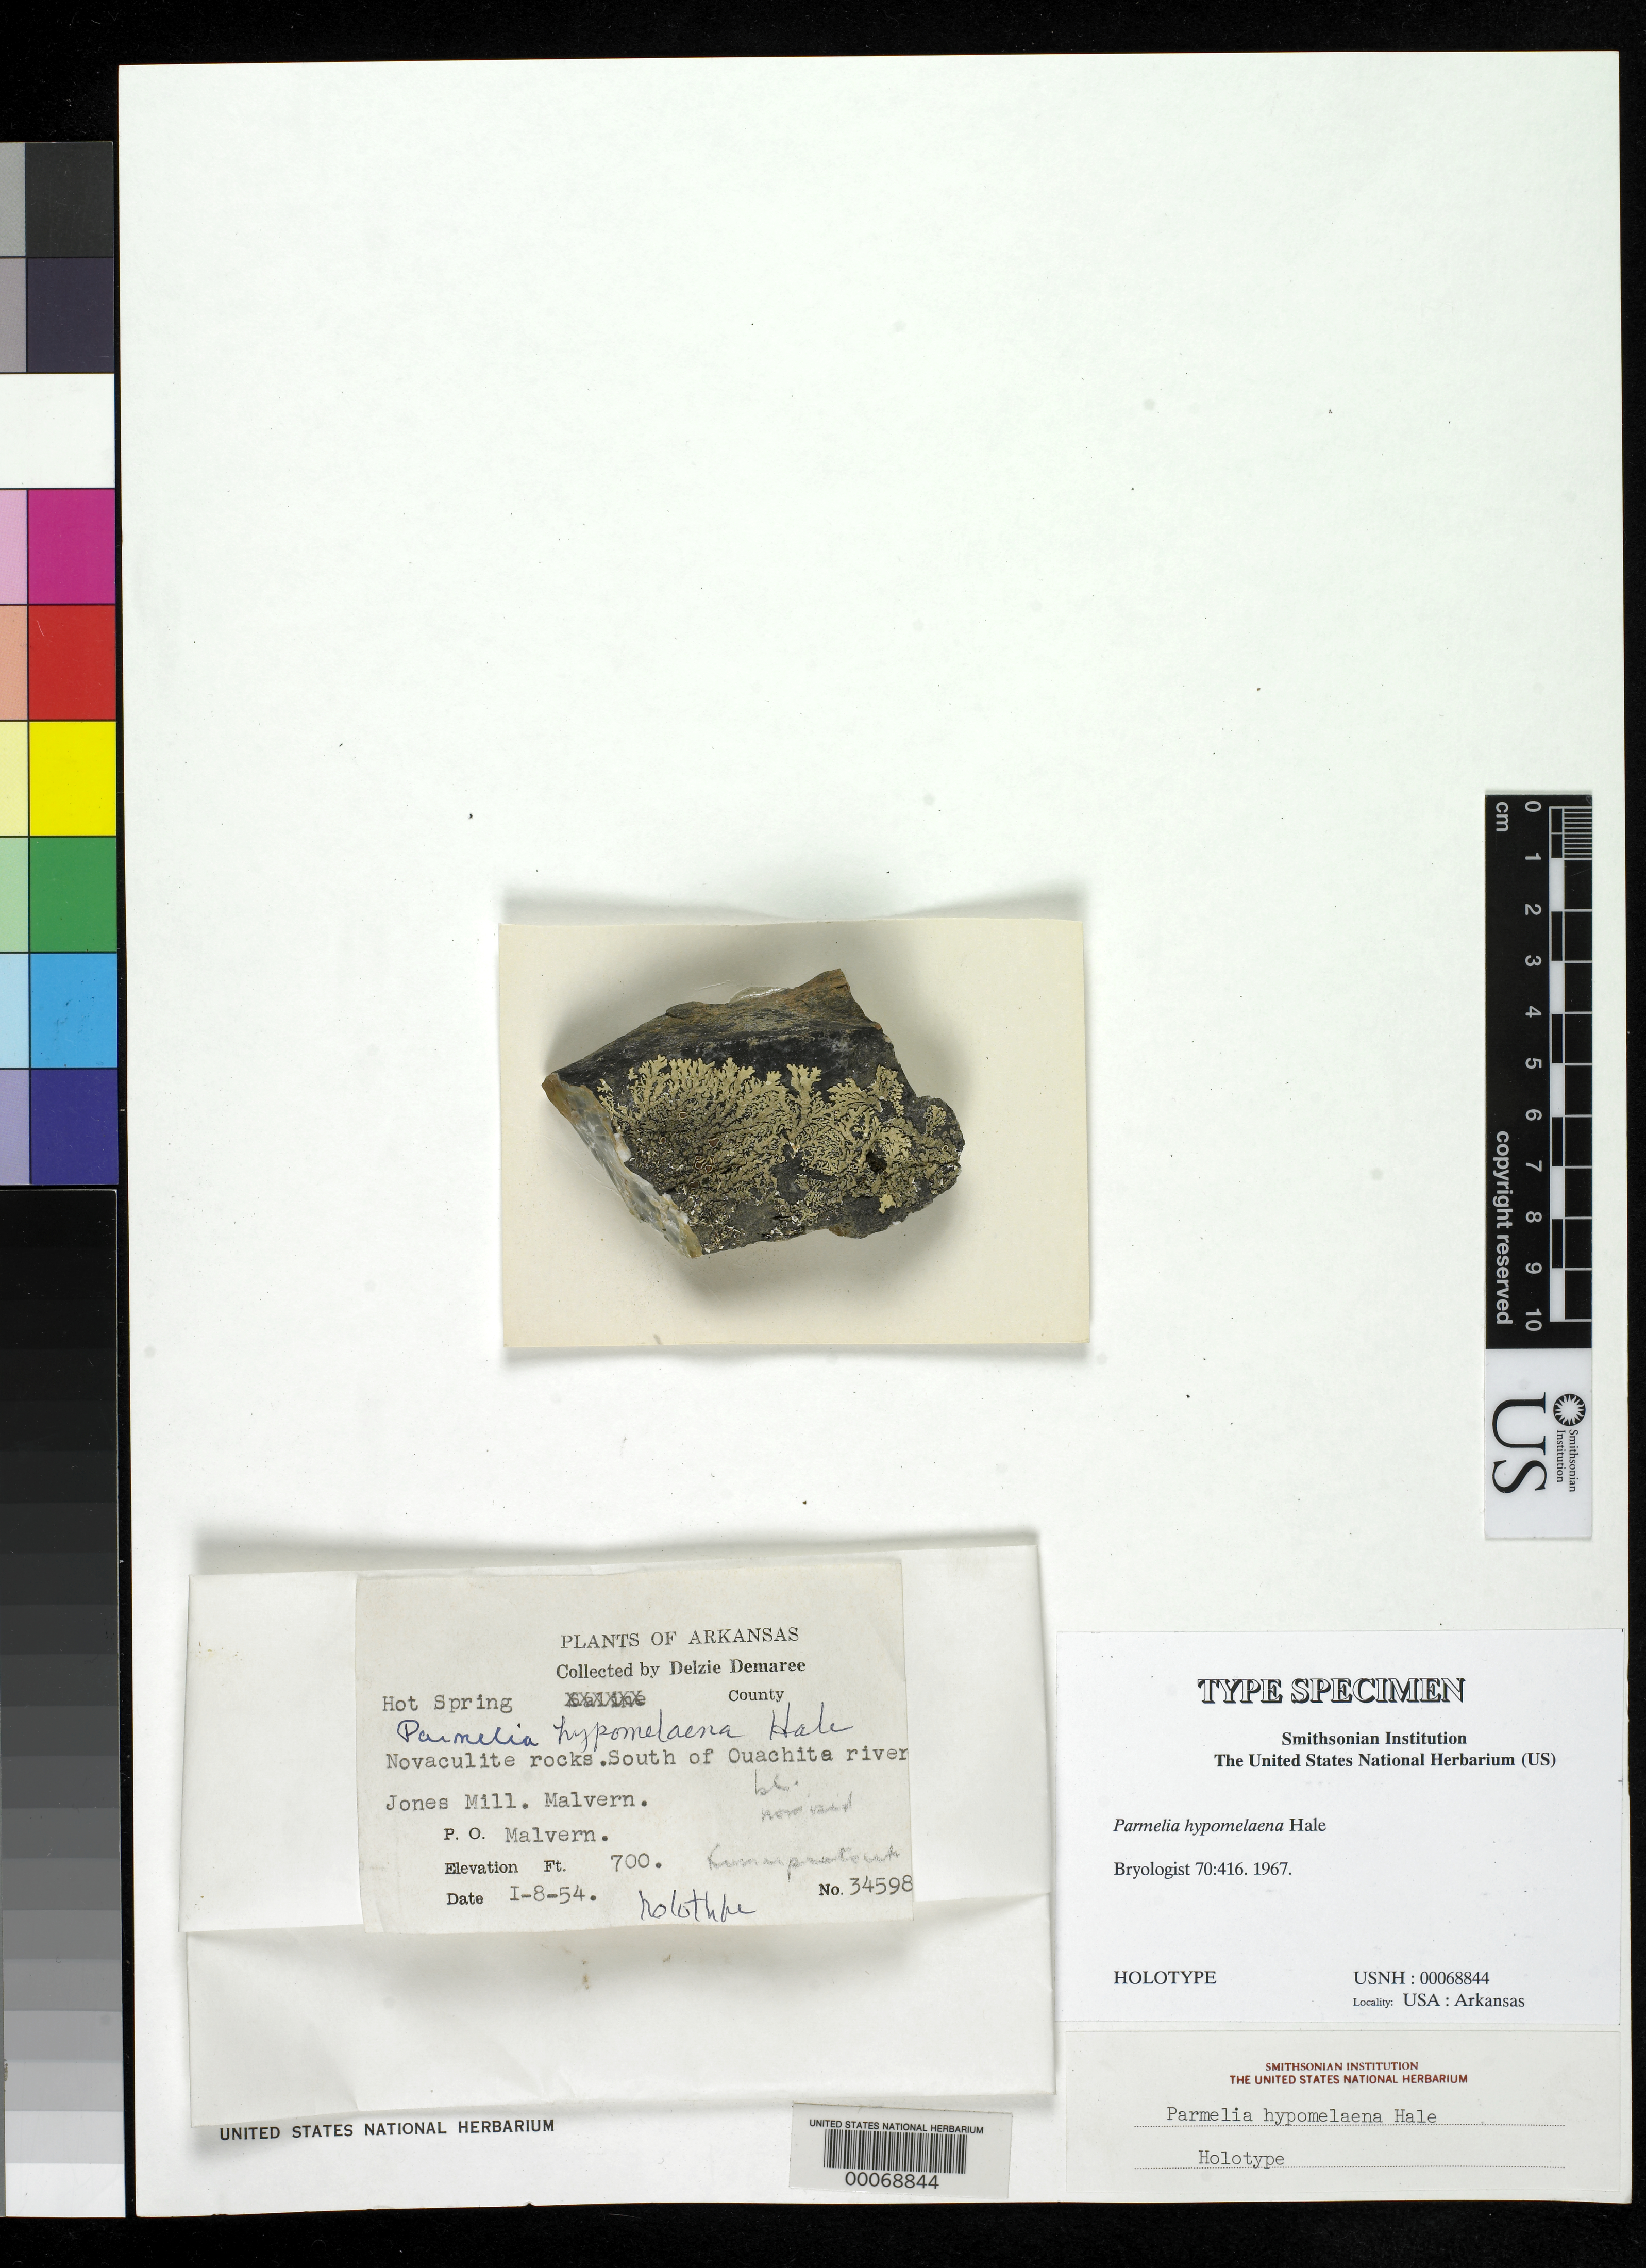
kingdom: Fungi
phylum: Ascomycota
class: Lecanoromycetes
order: Lecanorales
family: Parmeliaceae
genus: Parmelia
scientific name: Parmelia hypomelaena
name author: Hale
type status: Holotype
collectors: D. Demaree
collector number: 34598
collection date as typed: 08 Jan 1954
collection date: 1954-01-08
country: United States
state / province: Arkansas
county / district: Hot Spring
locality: Malvern, Jones Mill, S of Ouachita River; alt. 700 ft.